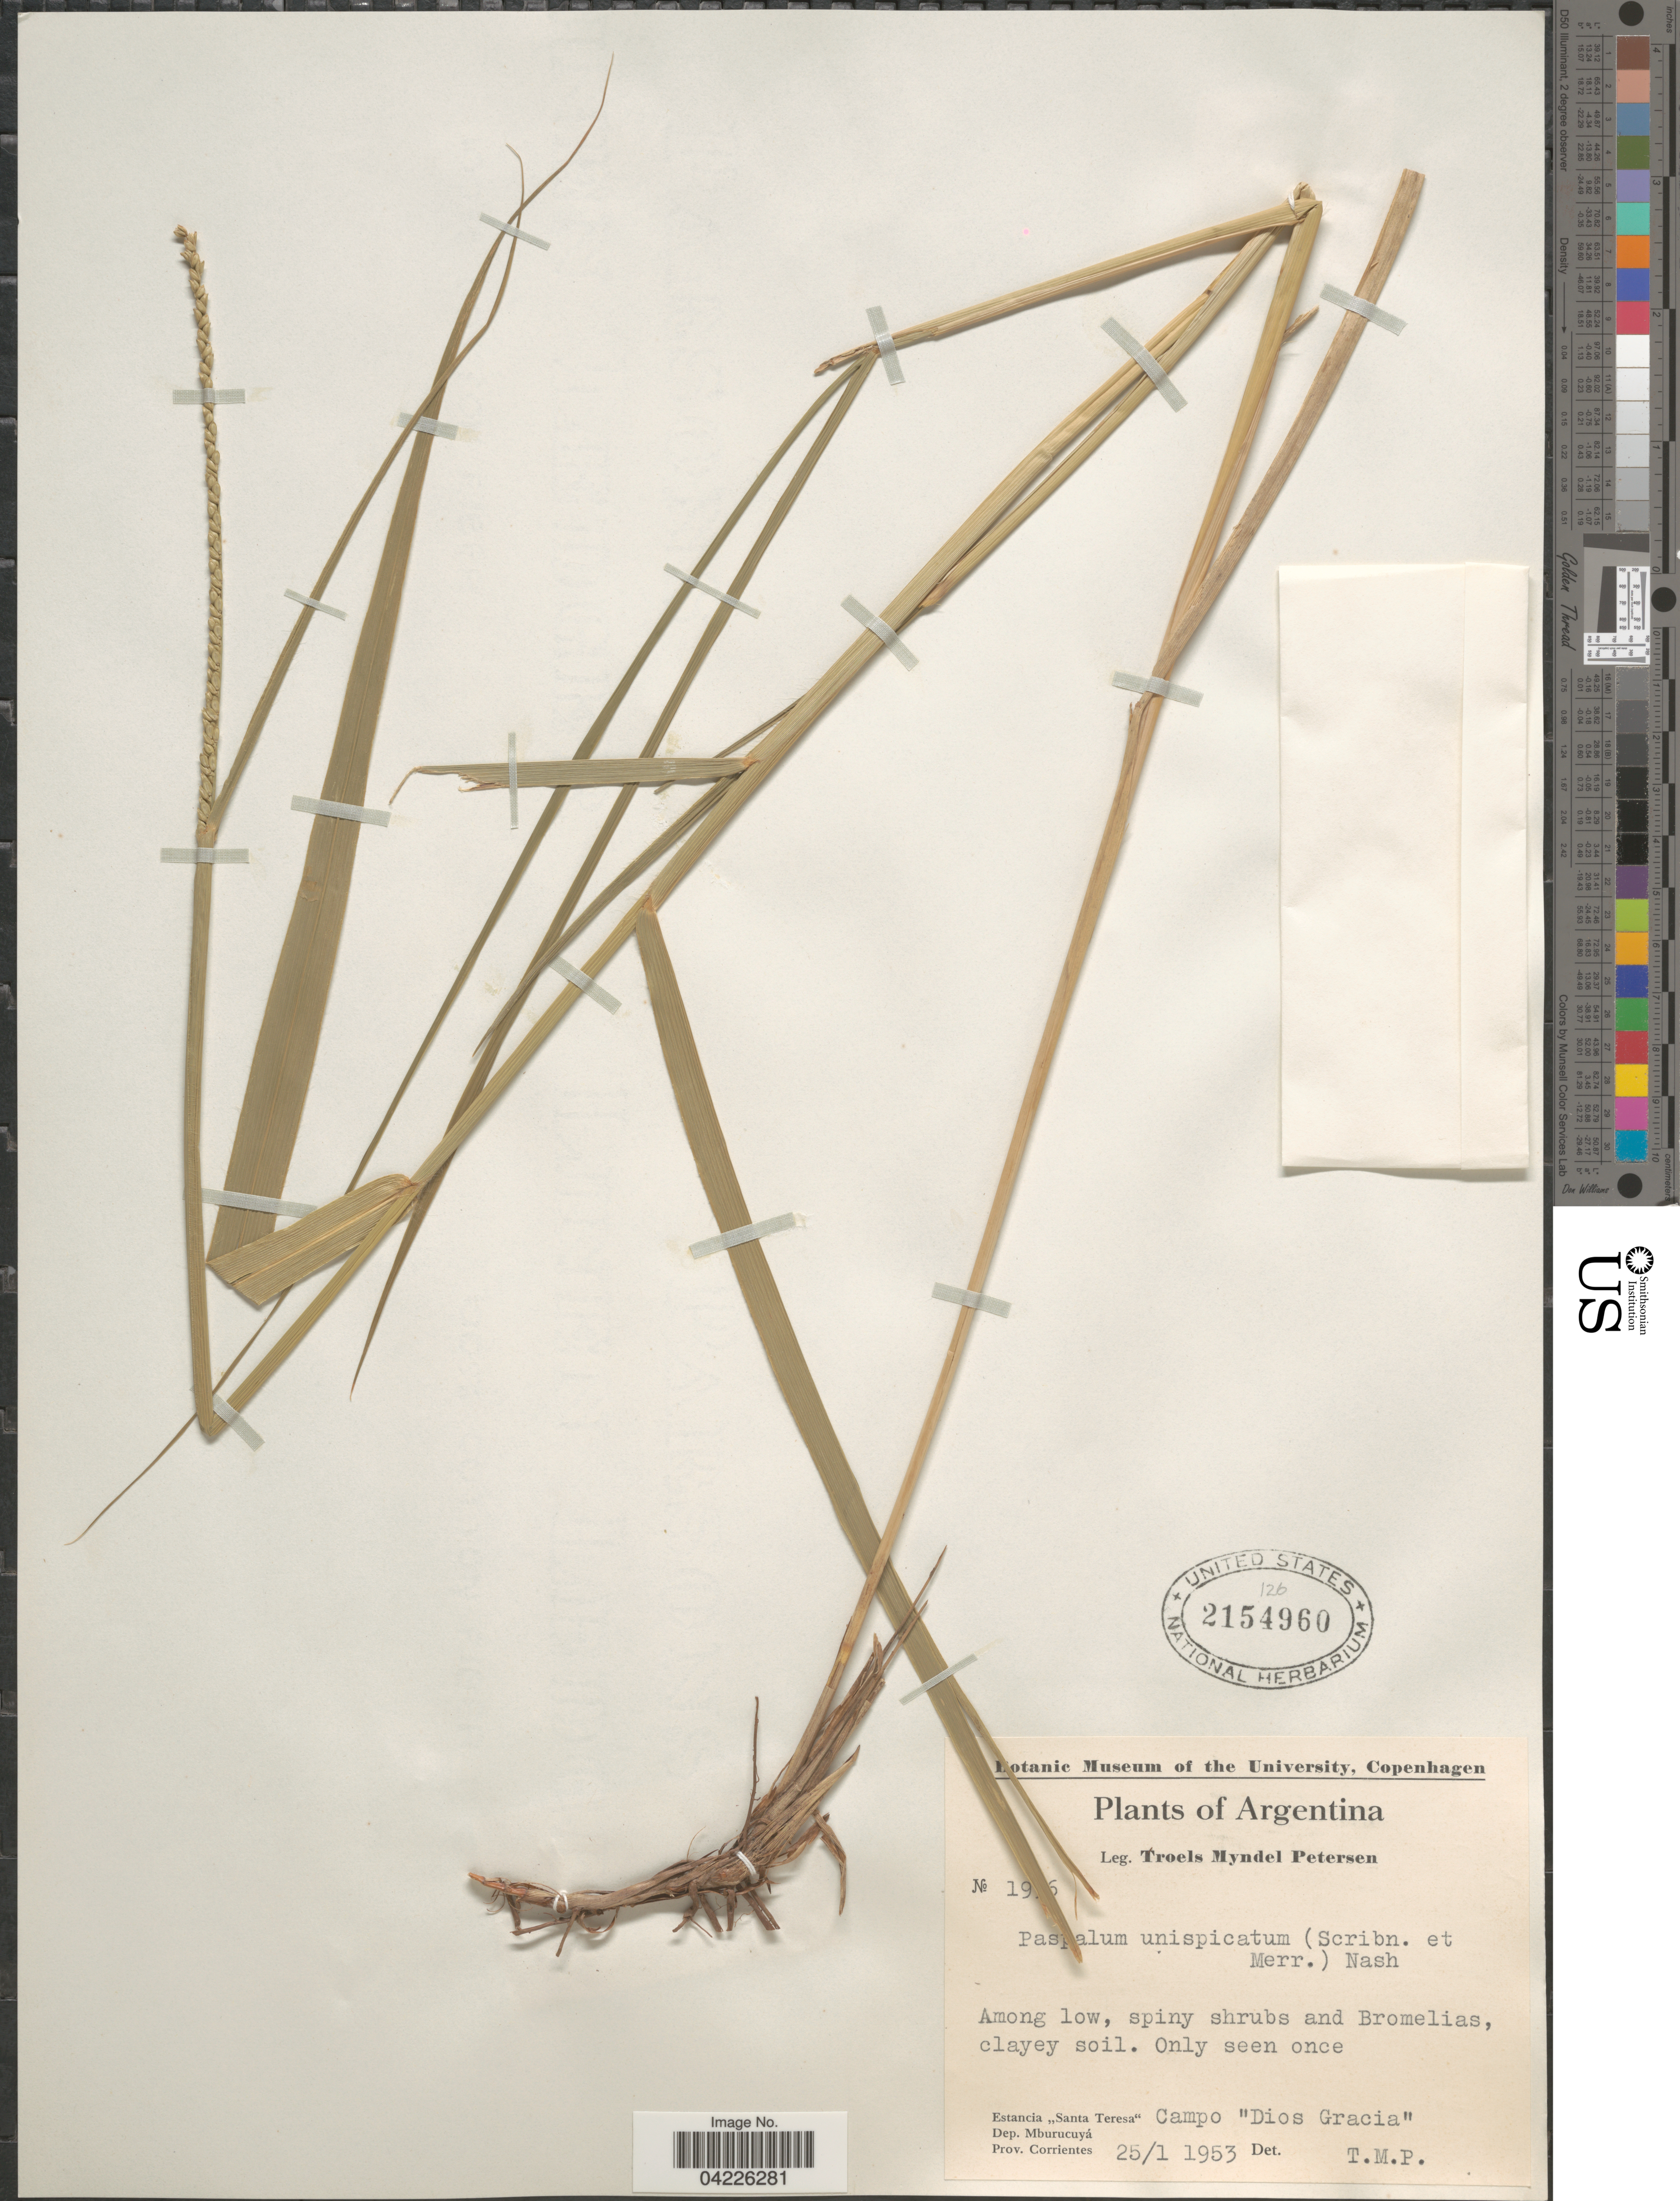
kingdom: Plantae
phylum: Tracheophyta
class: Liliopsida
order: Poales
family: Poaceae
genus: Paspalum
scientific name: Paspalum unispicatum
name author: (Scribn. & Merr.) Nash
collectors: T. M. Petersen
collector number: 19!6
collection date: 1953-01-25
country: Argentina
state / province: Corrientes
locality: Estancia "Santa Teresa" Campo "Dios Gracia". Dep. Mburucuyá.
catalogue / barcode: US 2154960